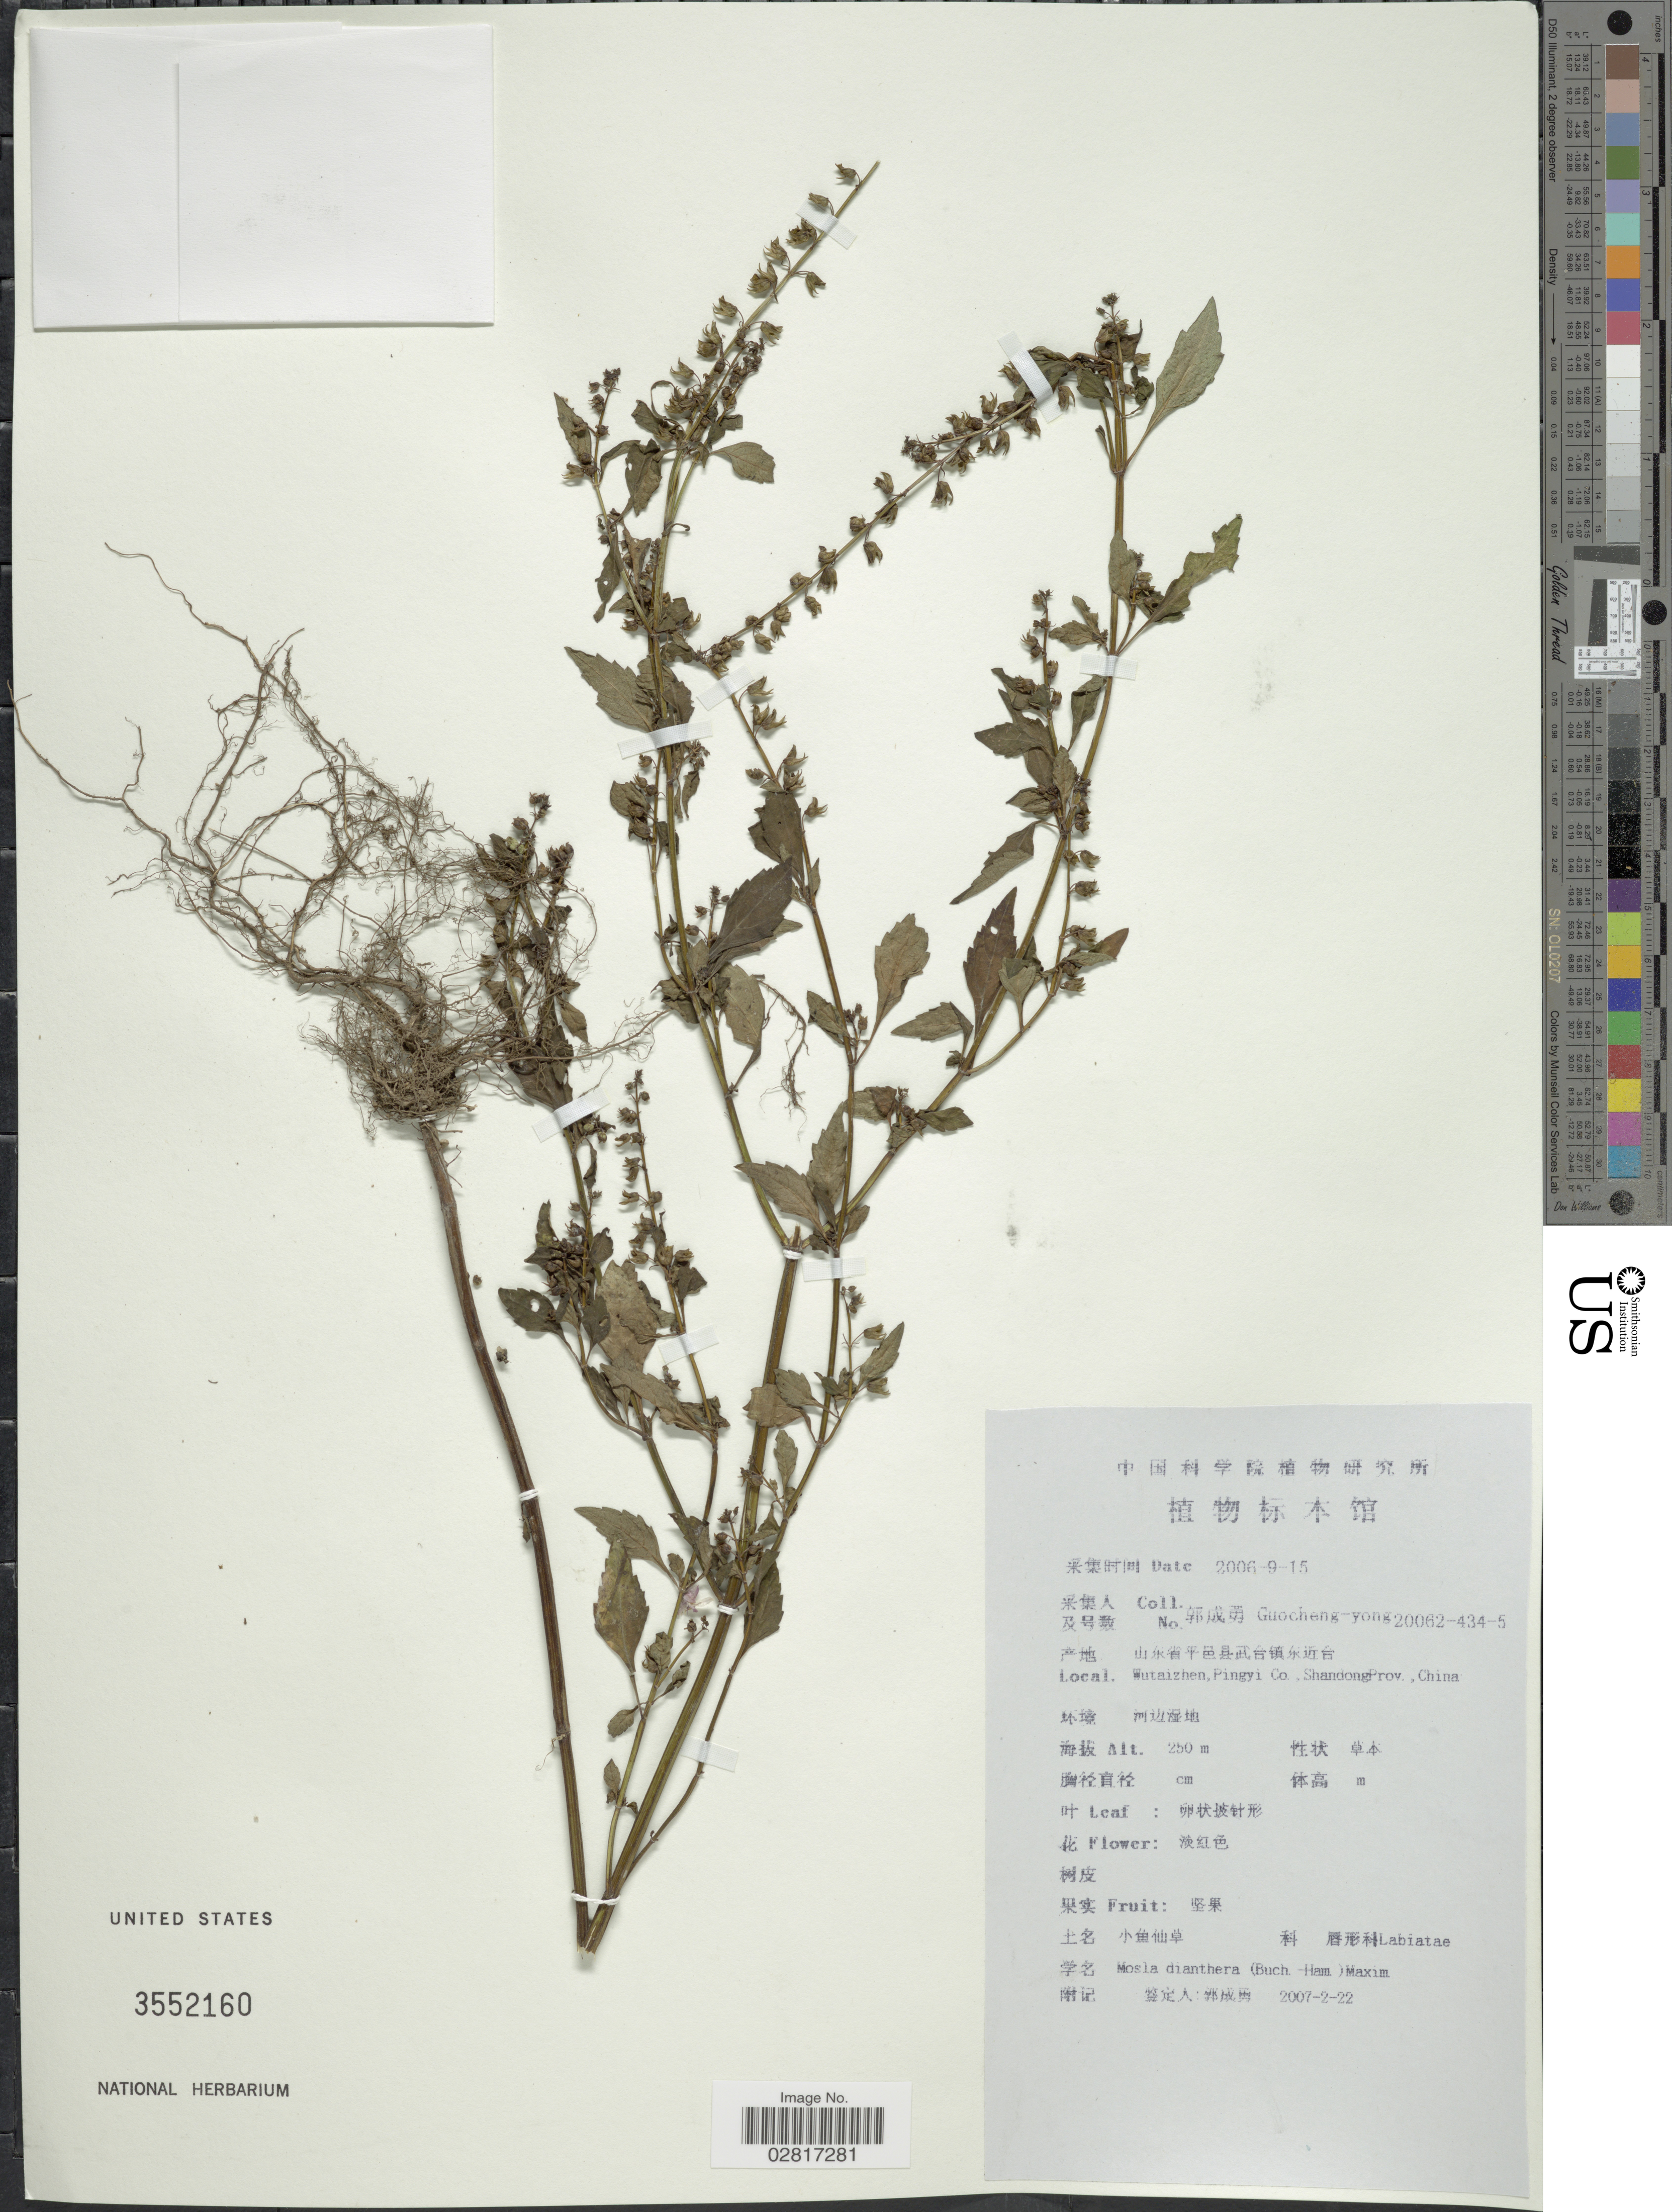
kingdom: Plantae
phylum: Tracheophyta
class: Magnoliopsida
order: Lamiales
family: Lamiaceae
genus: Mosla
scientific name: Mosla dianthera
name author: (Roxb.) Maxim.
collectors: Guo cheng-yong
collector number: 20062-434-5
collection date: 2006-09-15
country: China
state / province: Shandong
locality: Wutaizhen, Pingyi Co.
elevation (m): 250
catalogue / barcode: US 3552160